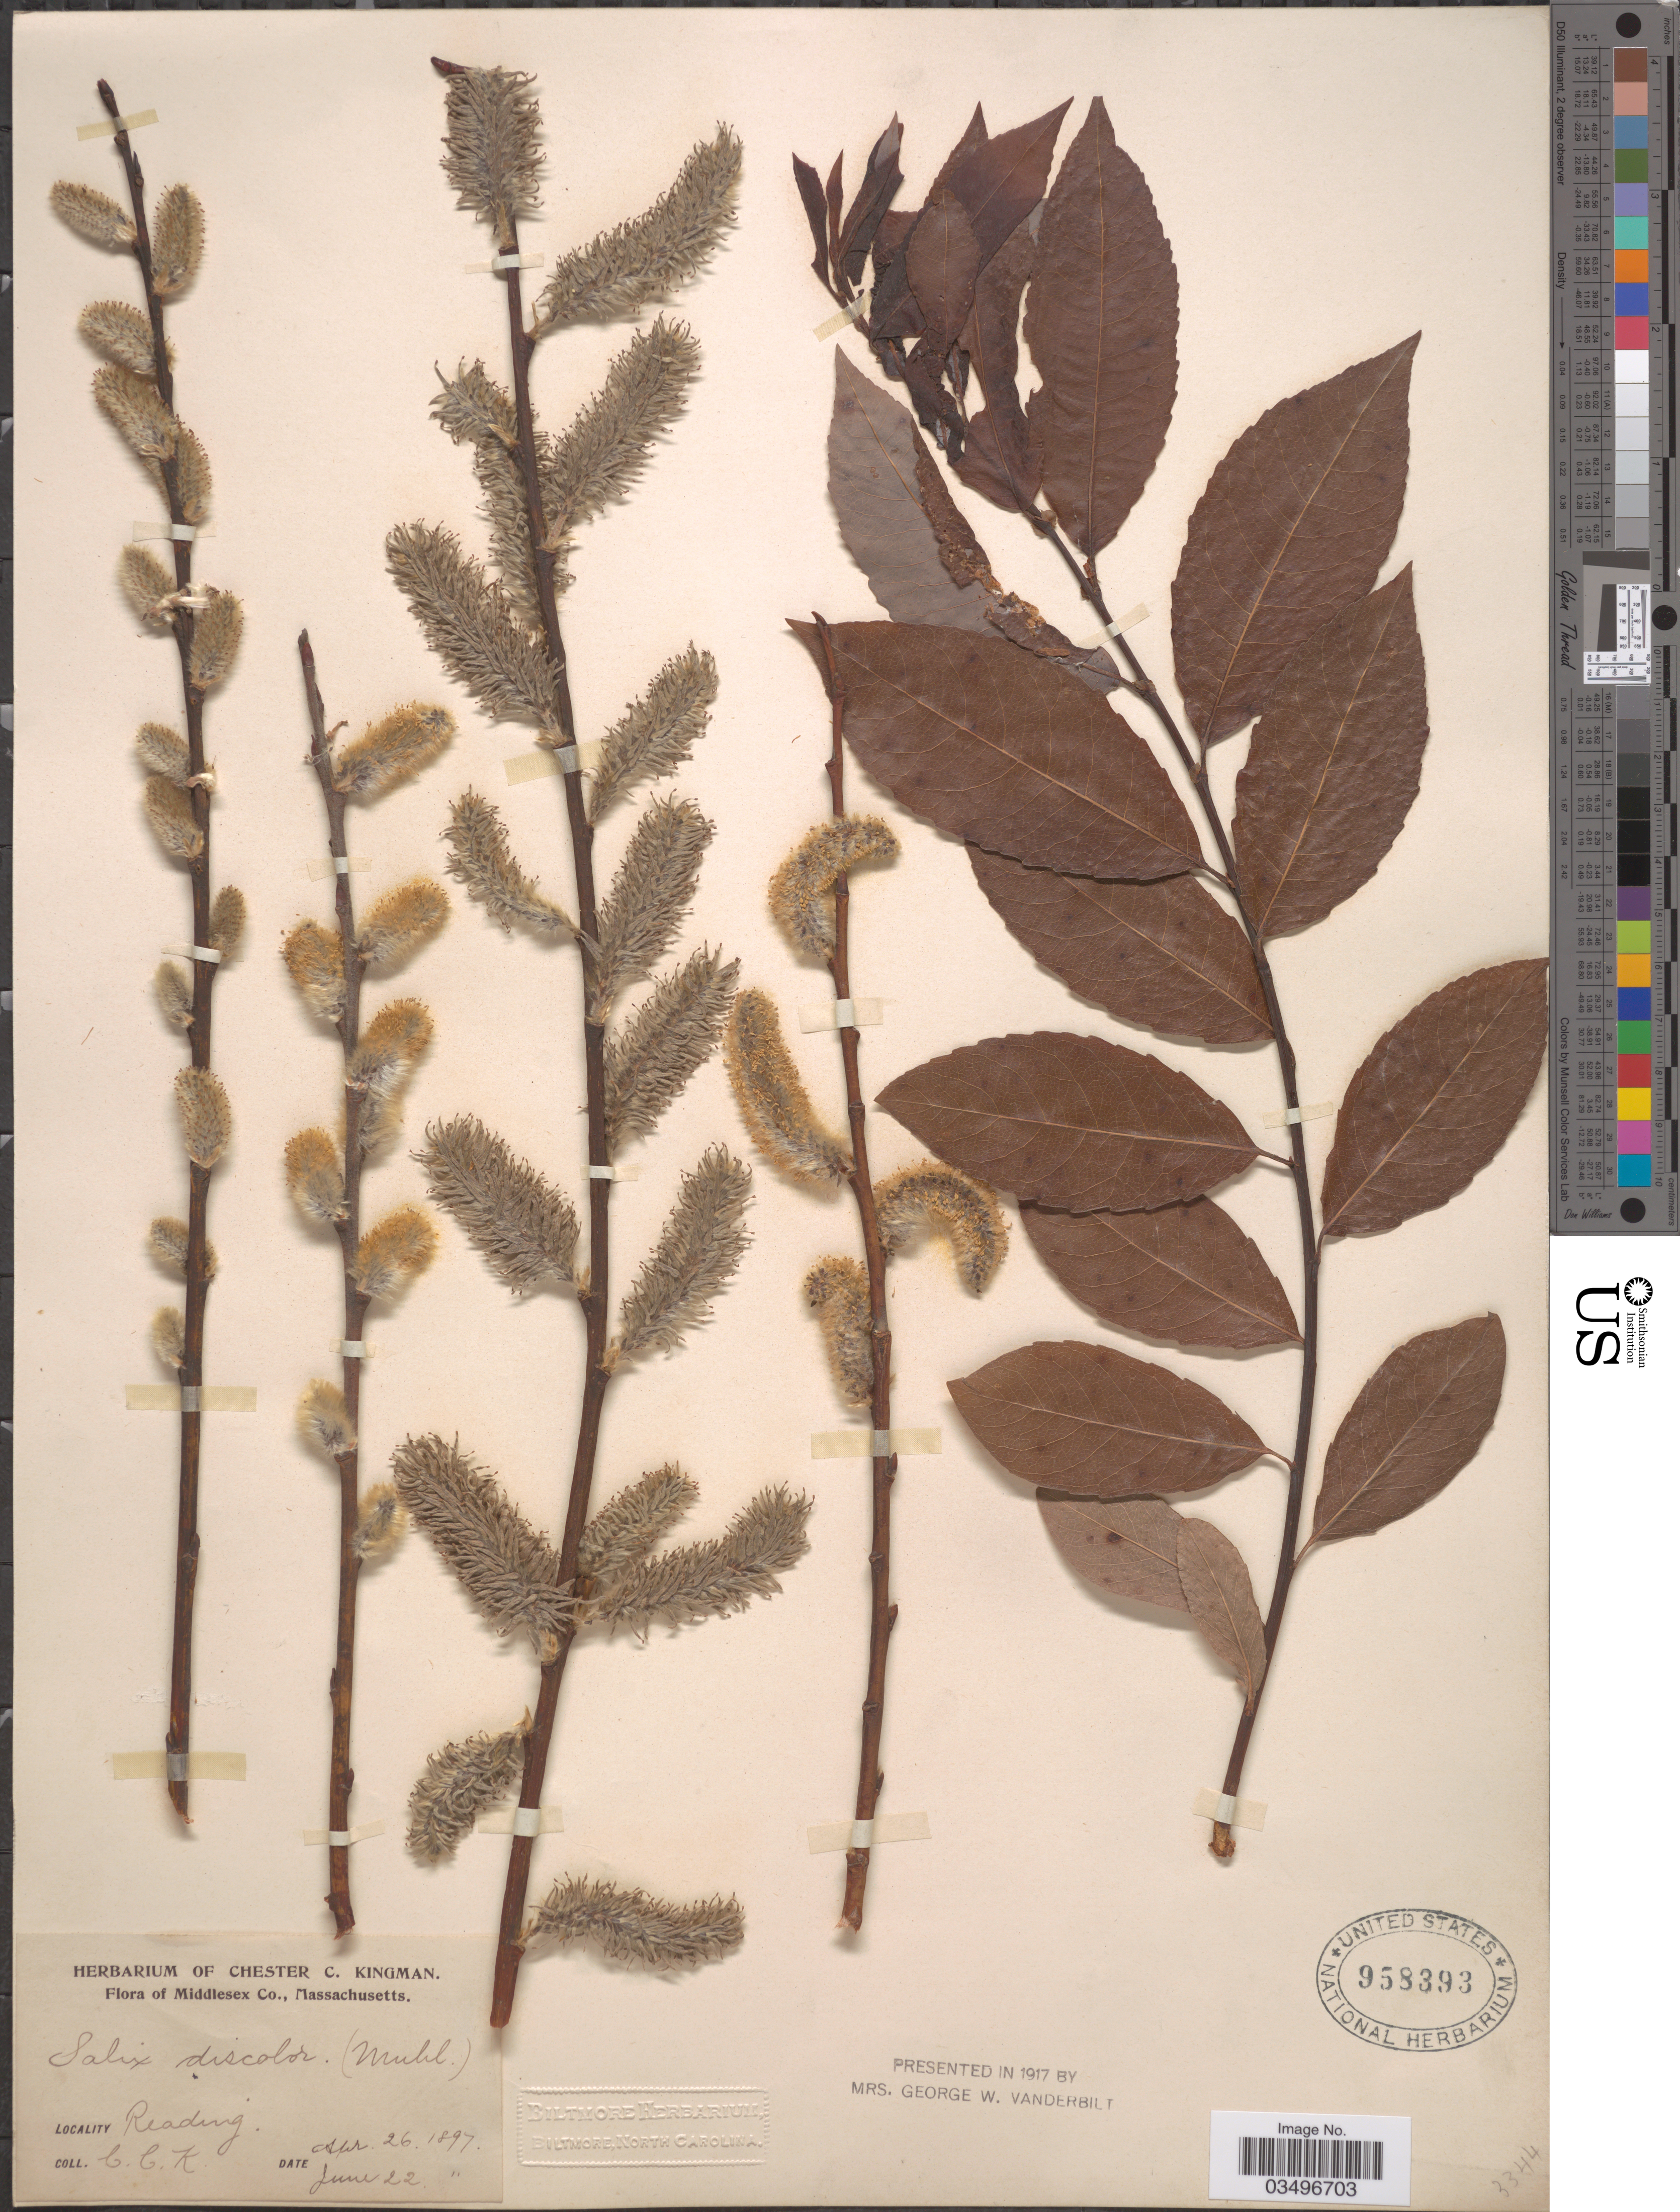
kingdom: Plantae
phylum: Tracheophyta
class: Magnoliopsida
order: Malpighiales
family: Salicaceae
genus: Salix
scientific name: Salix discolor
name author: Muhl.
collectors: C. Kingman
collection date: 1897-04-26/1897-06-22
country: United States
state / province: Massachusetts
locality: Middlesex Co. Reading.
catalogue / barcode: US 958393